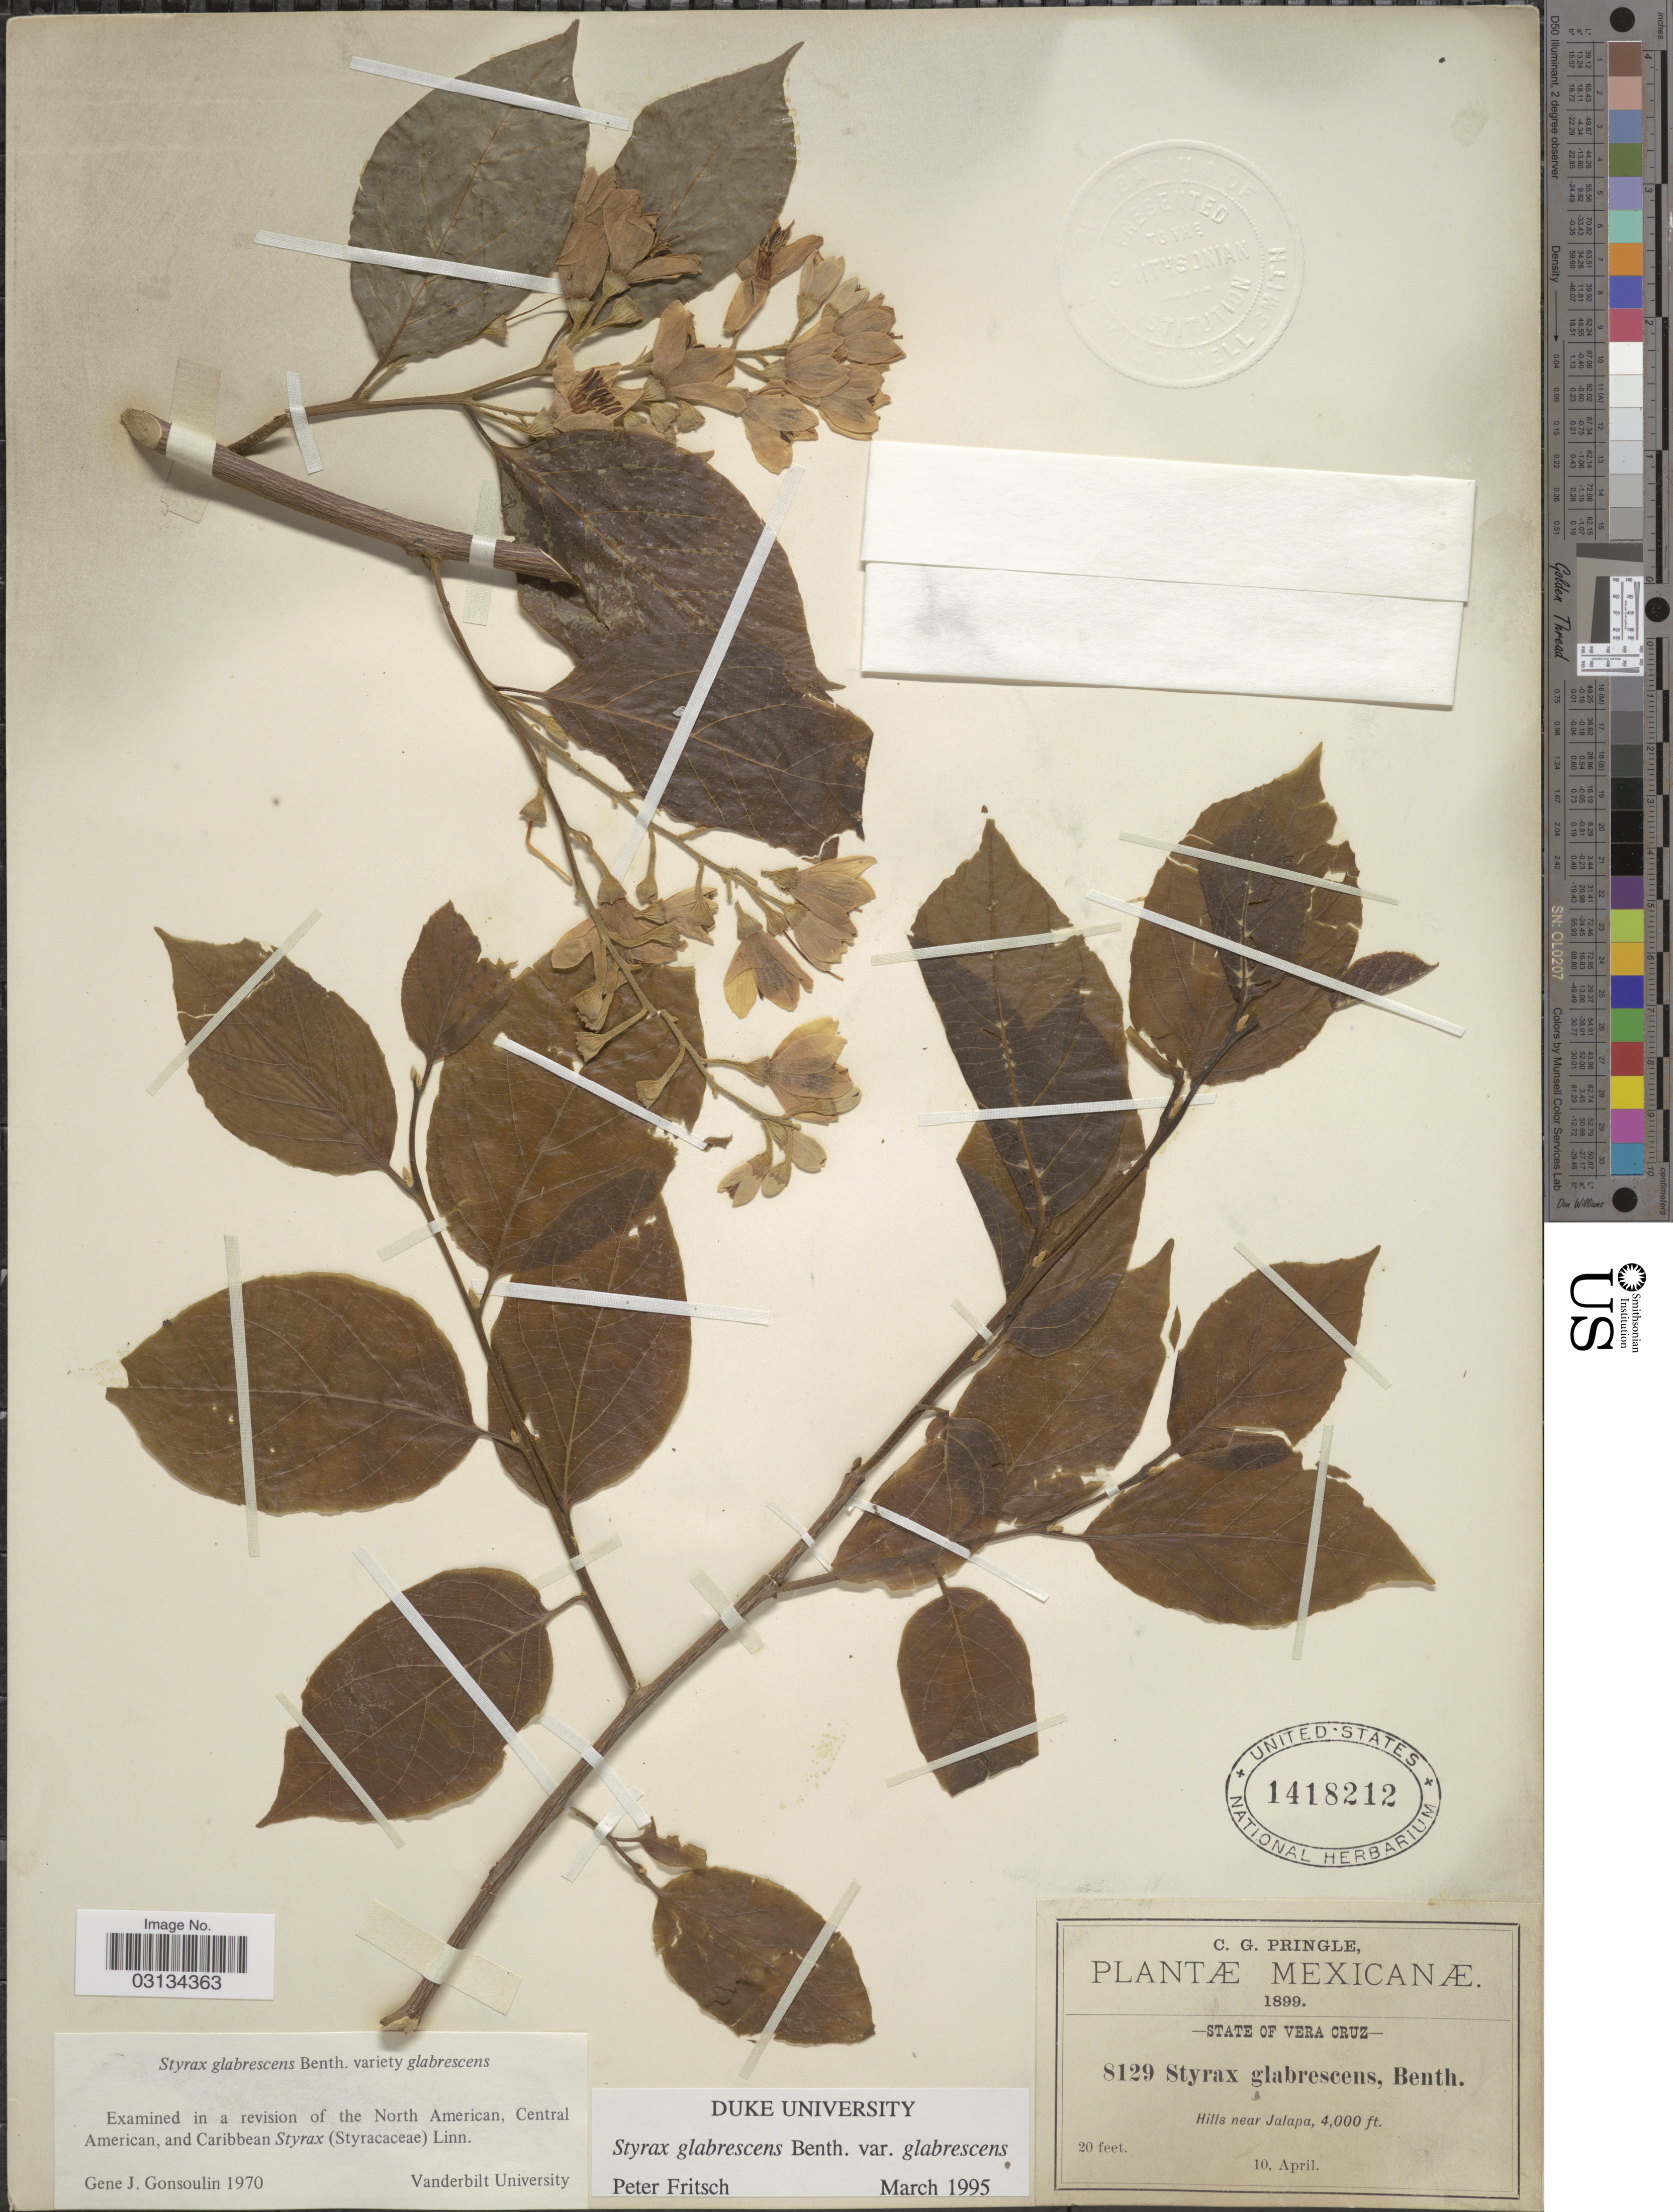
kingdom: Plantae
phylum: Tracheophyta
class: Magnoliopsida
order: Ericales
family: Styracaceae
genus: Styrax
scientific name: Styrax glabrescens Benth. var. glabrescens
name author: Benth.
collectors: C. G. Pringle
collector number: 8129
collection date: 1899-04-10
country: Mexico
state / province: Veracruz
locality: State of Vera Cruz. Hills near Jalapa.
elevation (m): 1219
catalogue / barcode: US 1418212